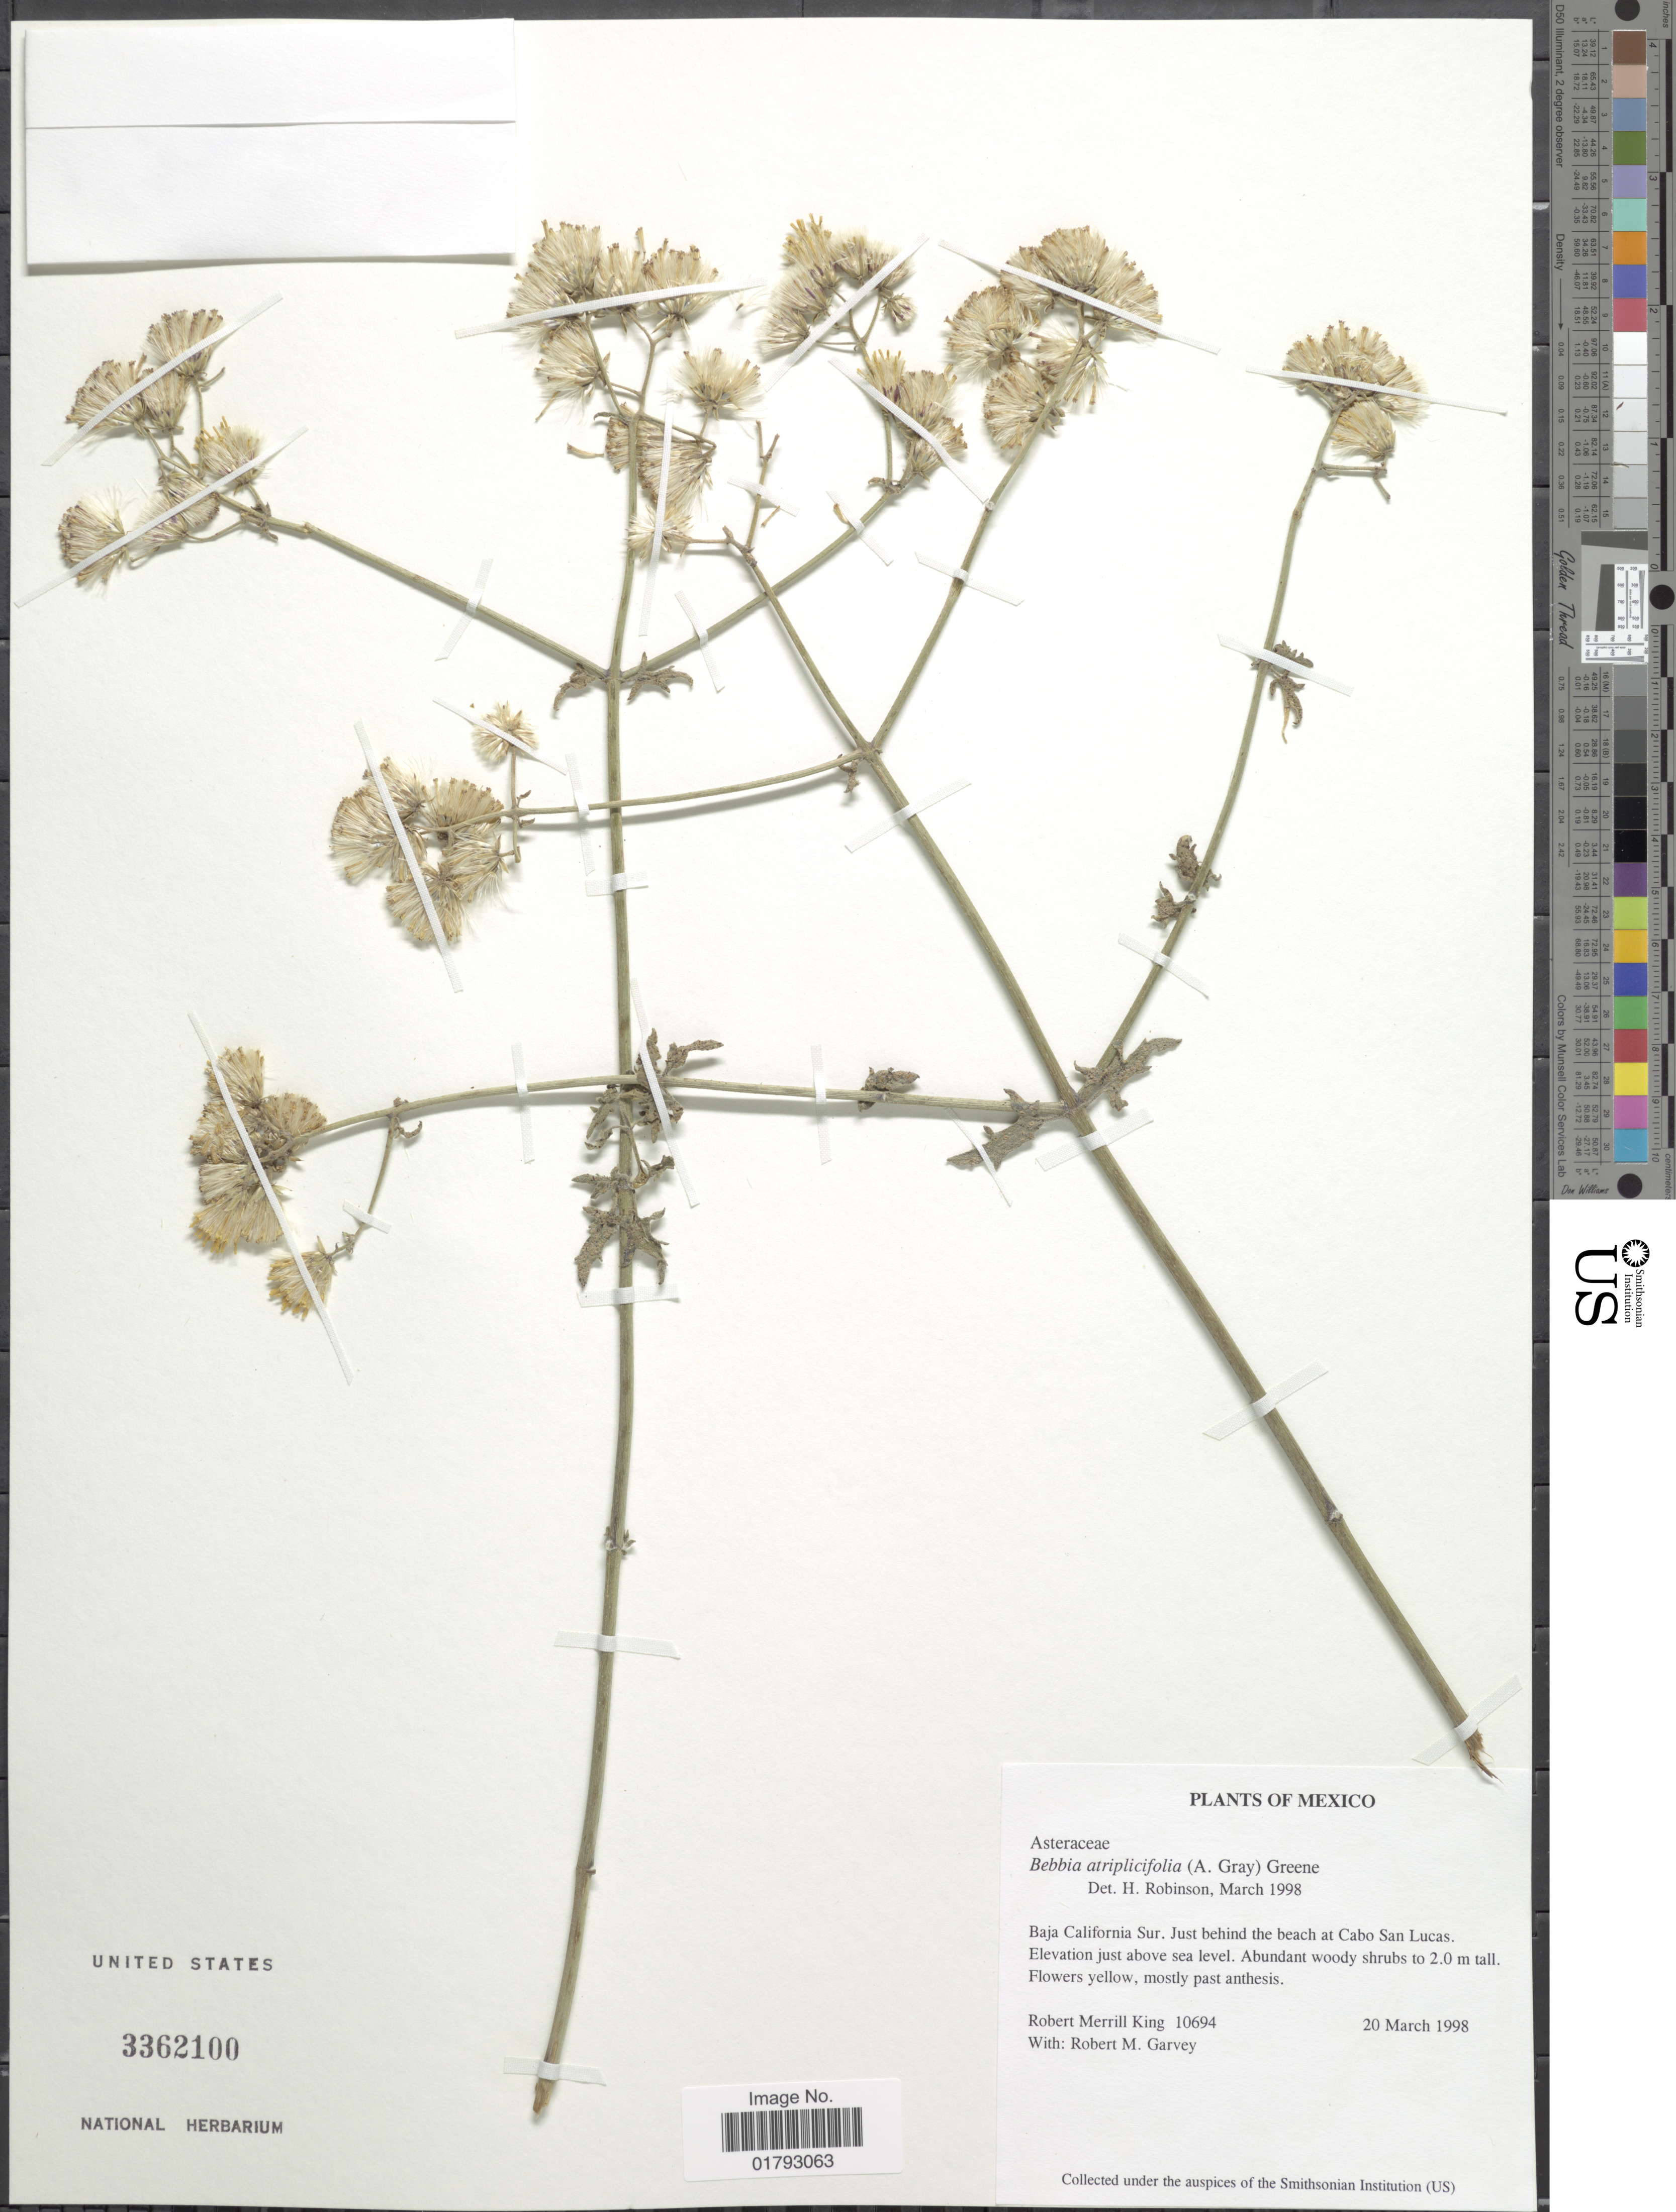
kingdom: Plantae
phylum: Tracheophyta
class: Magnoliopsida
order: Asterales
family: Asteraceae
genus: Bebbia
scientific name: Bebbia atriplicifolia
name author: (A. Gray) Greene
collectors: R. M. King & R. Garvey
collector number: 10694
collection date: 1998-03-20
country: Mexico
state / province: Baja California Sur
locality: Baja California Sur. Just behind the beach at Cabo San Lucas.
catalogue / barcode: US 3362100